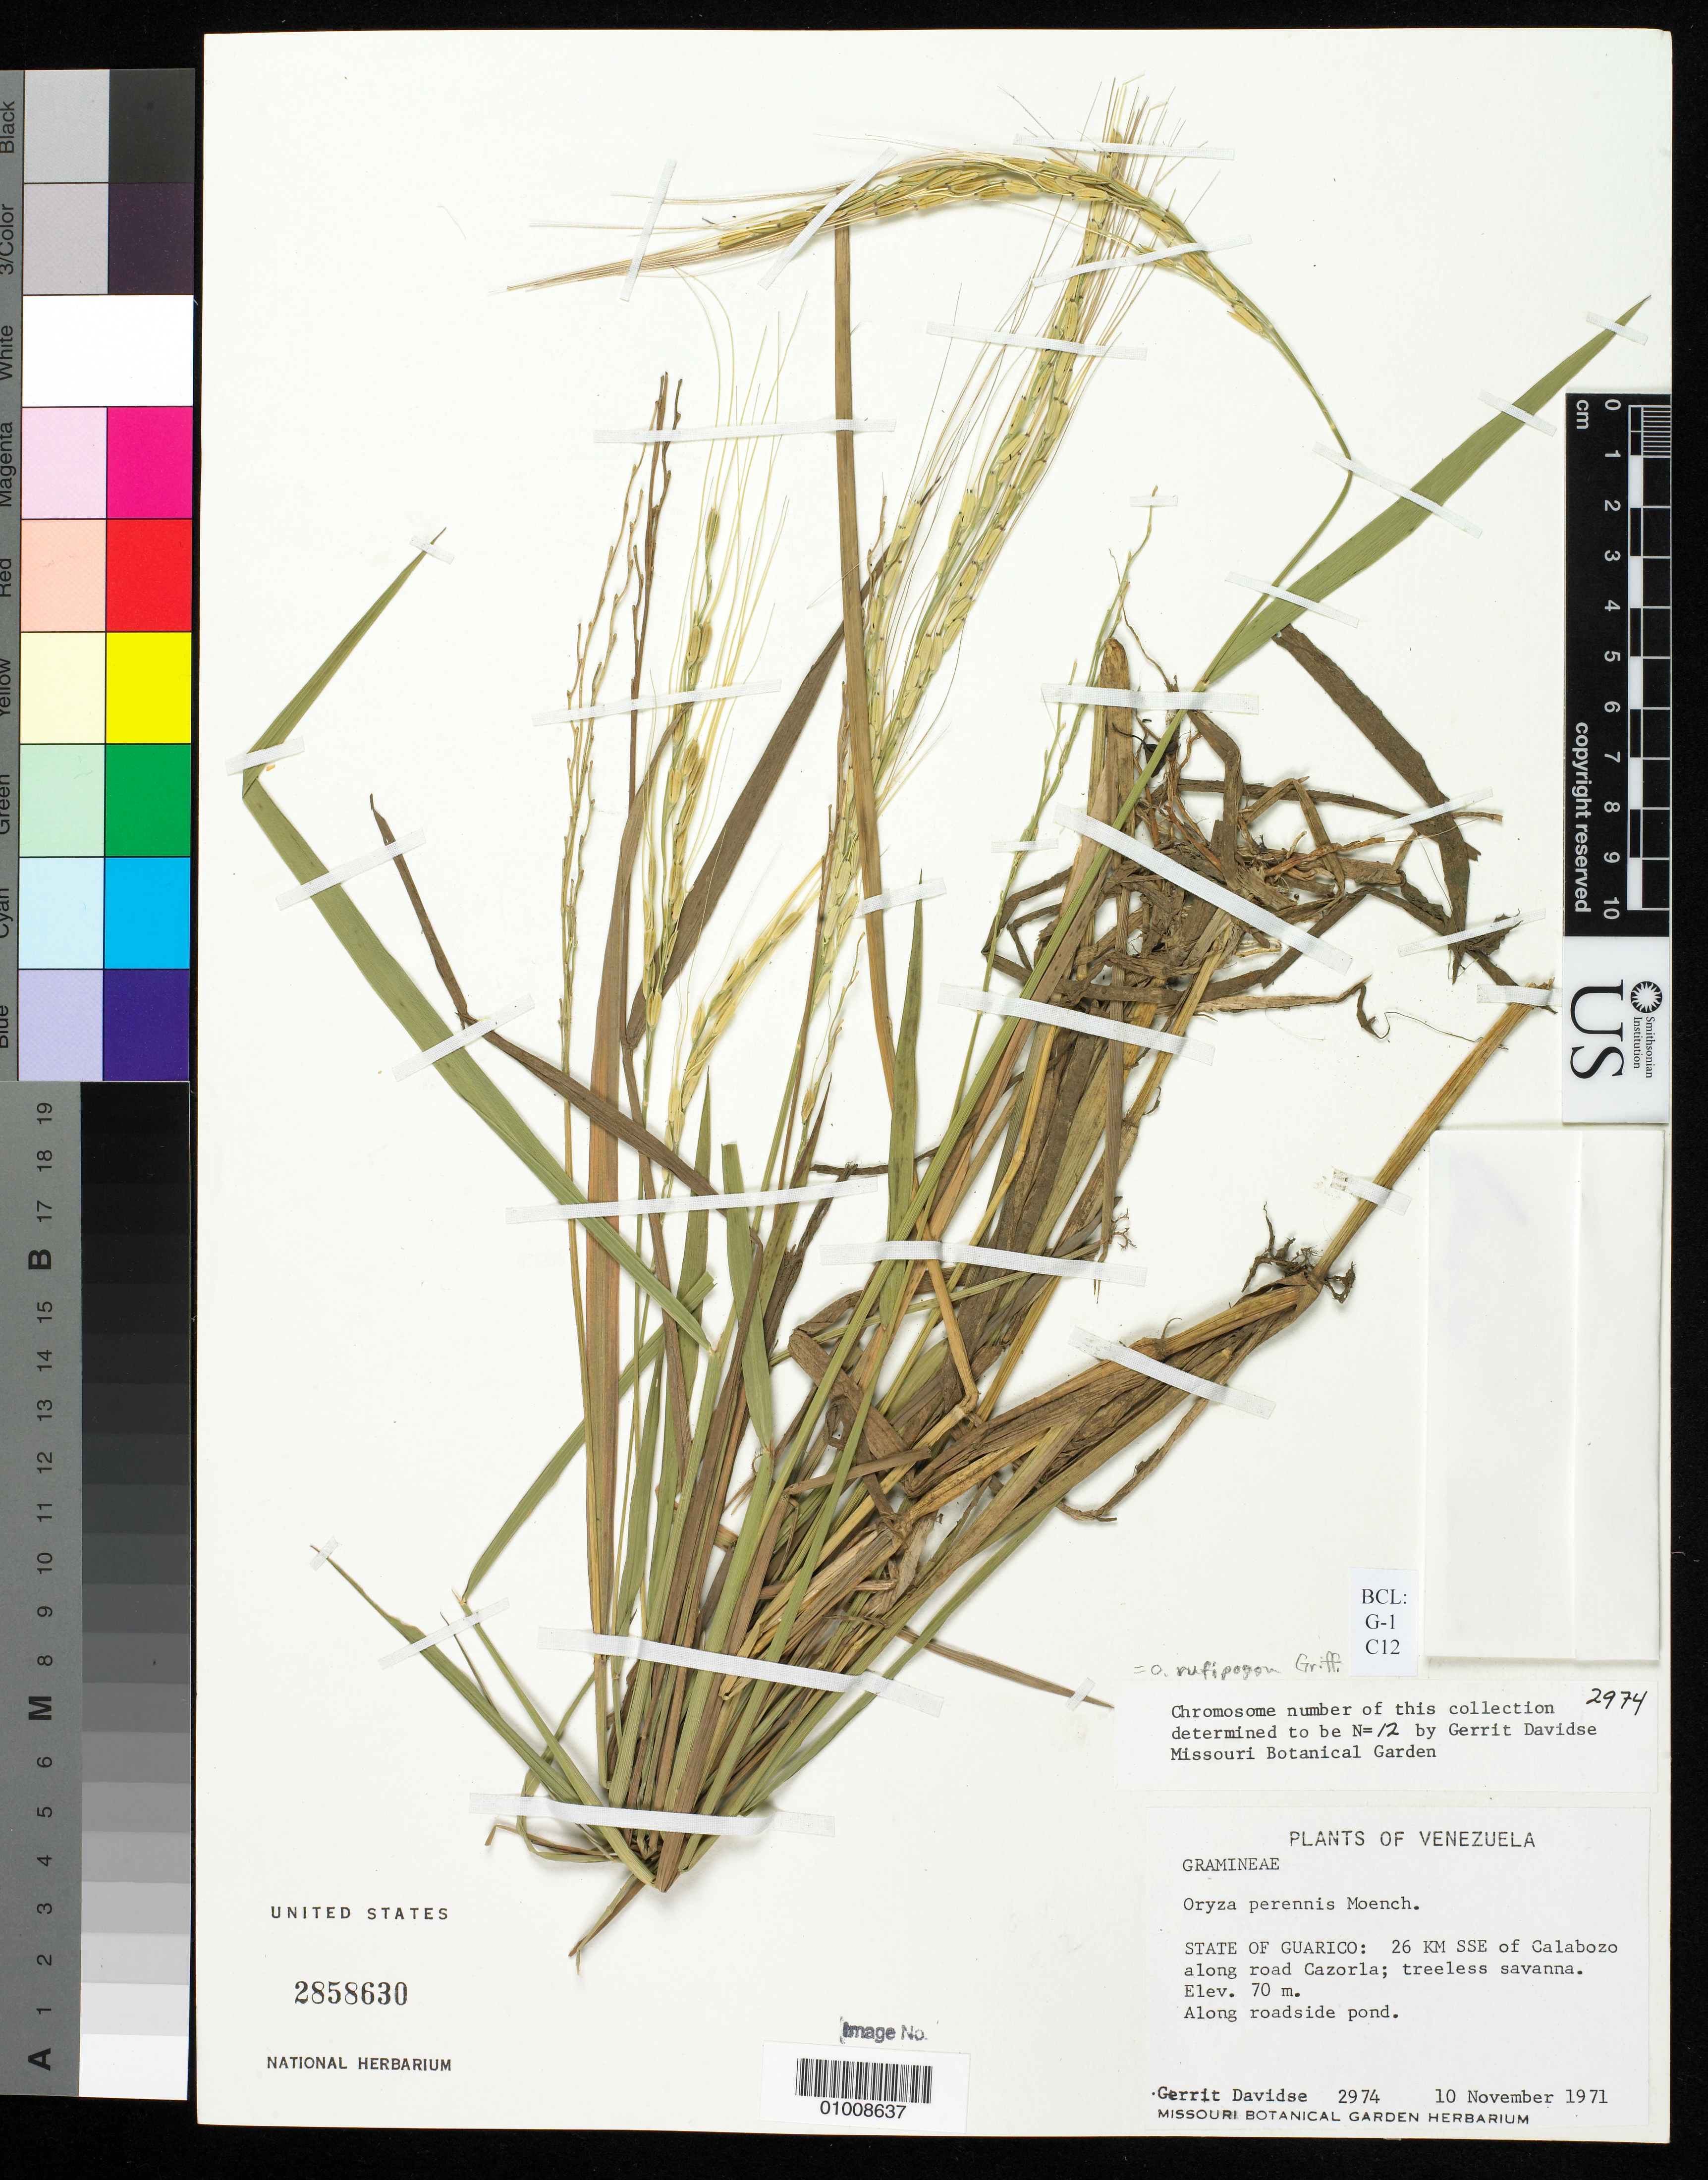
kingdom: Plantae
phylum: Tracheophyta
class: Liliopsida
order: Poales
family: Poaceae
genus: Oryza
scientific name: Oryza rufipogon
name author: Griffith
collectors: G. Davidse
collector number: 2974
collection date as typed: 10 Nov 1971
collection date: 1971-11-10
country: Venezuela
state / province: Guárico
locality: SSE of Calabozo along road to Caas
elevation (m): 70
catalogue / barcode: US 2858630